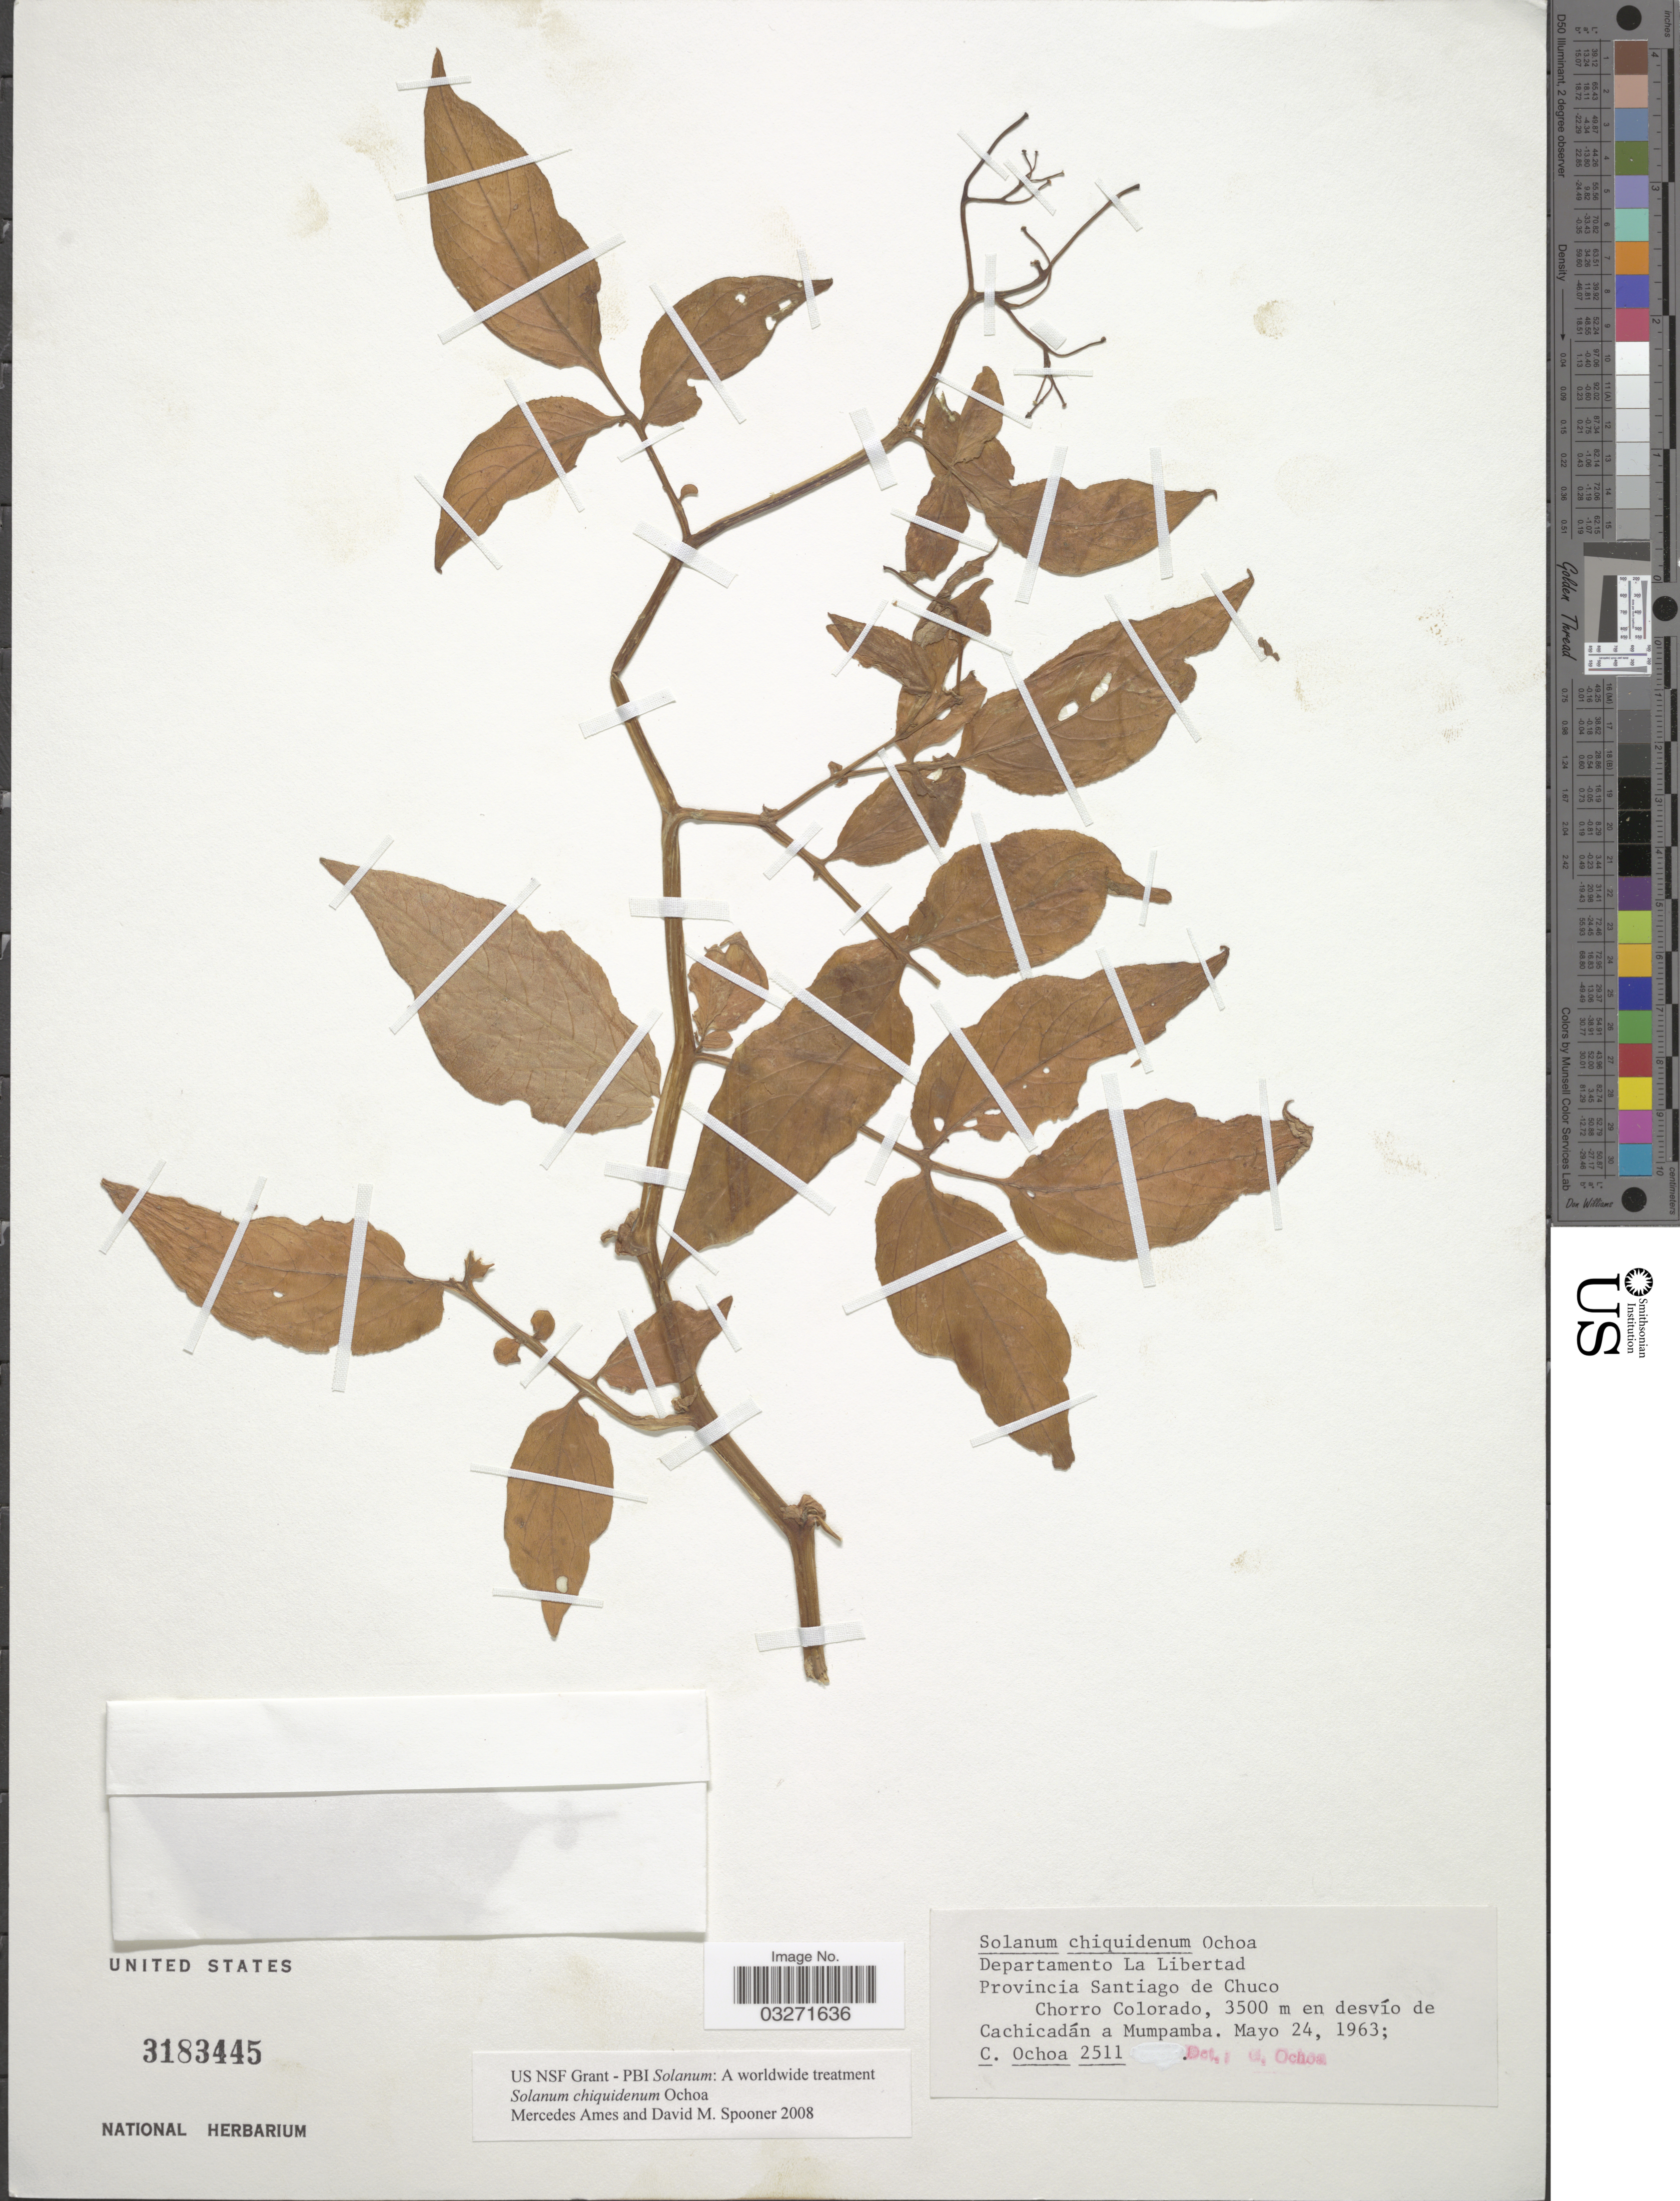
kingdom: Plantae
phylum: Tracheophyta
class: Magnoliopsida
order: Solanales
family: Solanaceae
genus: Solanum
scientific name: Solanum chiquidenum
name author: Ochoa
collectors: C. Ochoa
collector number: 2511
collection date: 1963-05-24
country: Peru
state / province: La Libertad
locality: Departamento La Libertad. Provincia Santiago de Chuco. Chorro Colorado, en desvío de Cachiadán a Mumpamba.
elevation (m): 3500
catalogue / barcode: US 3183445